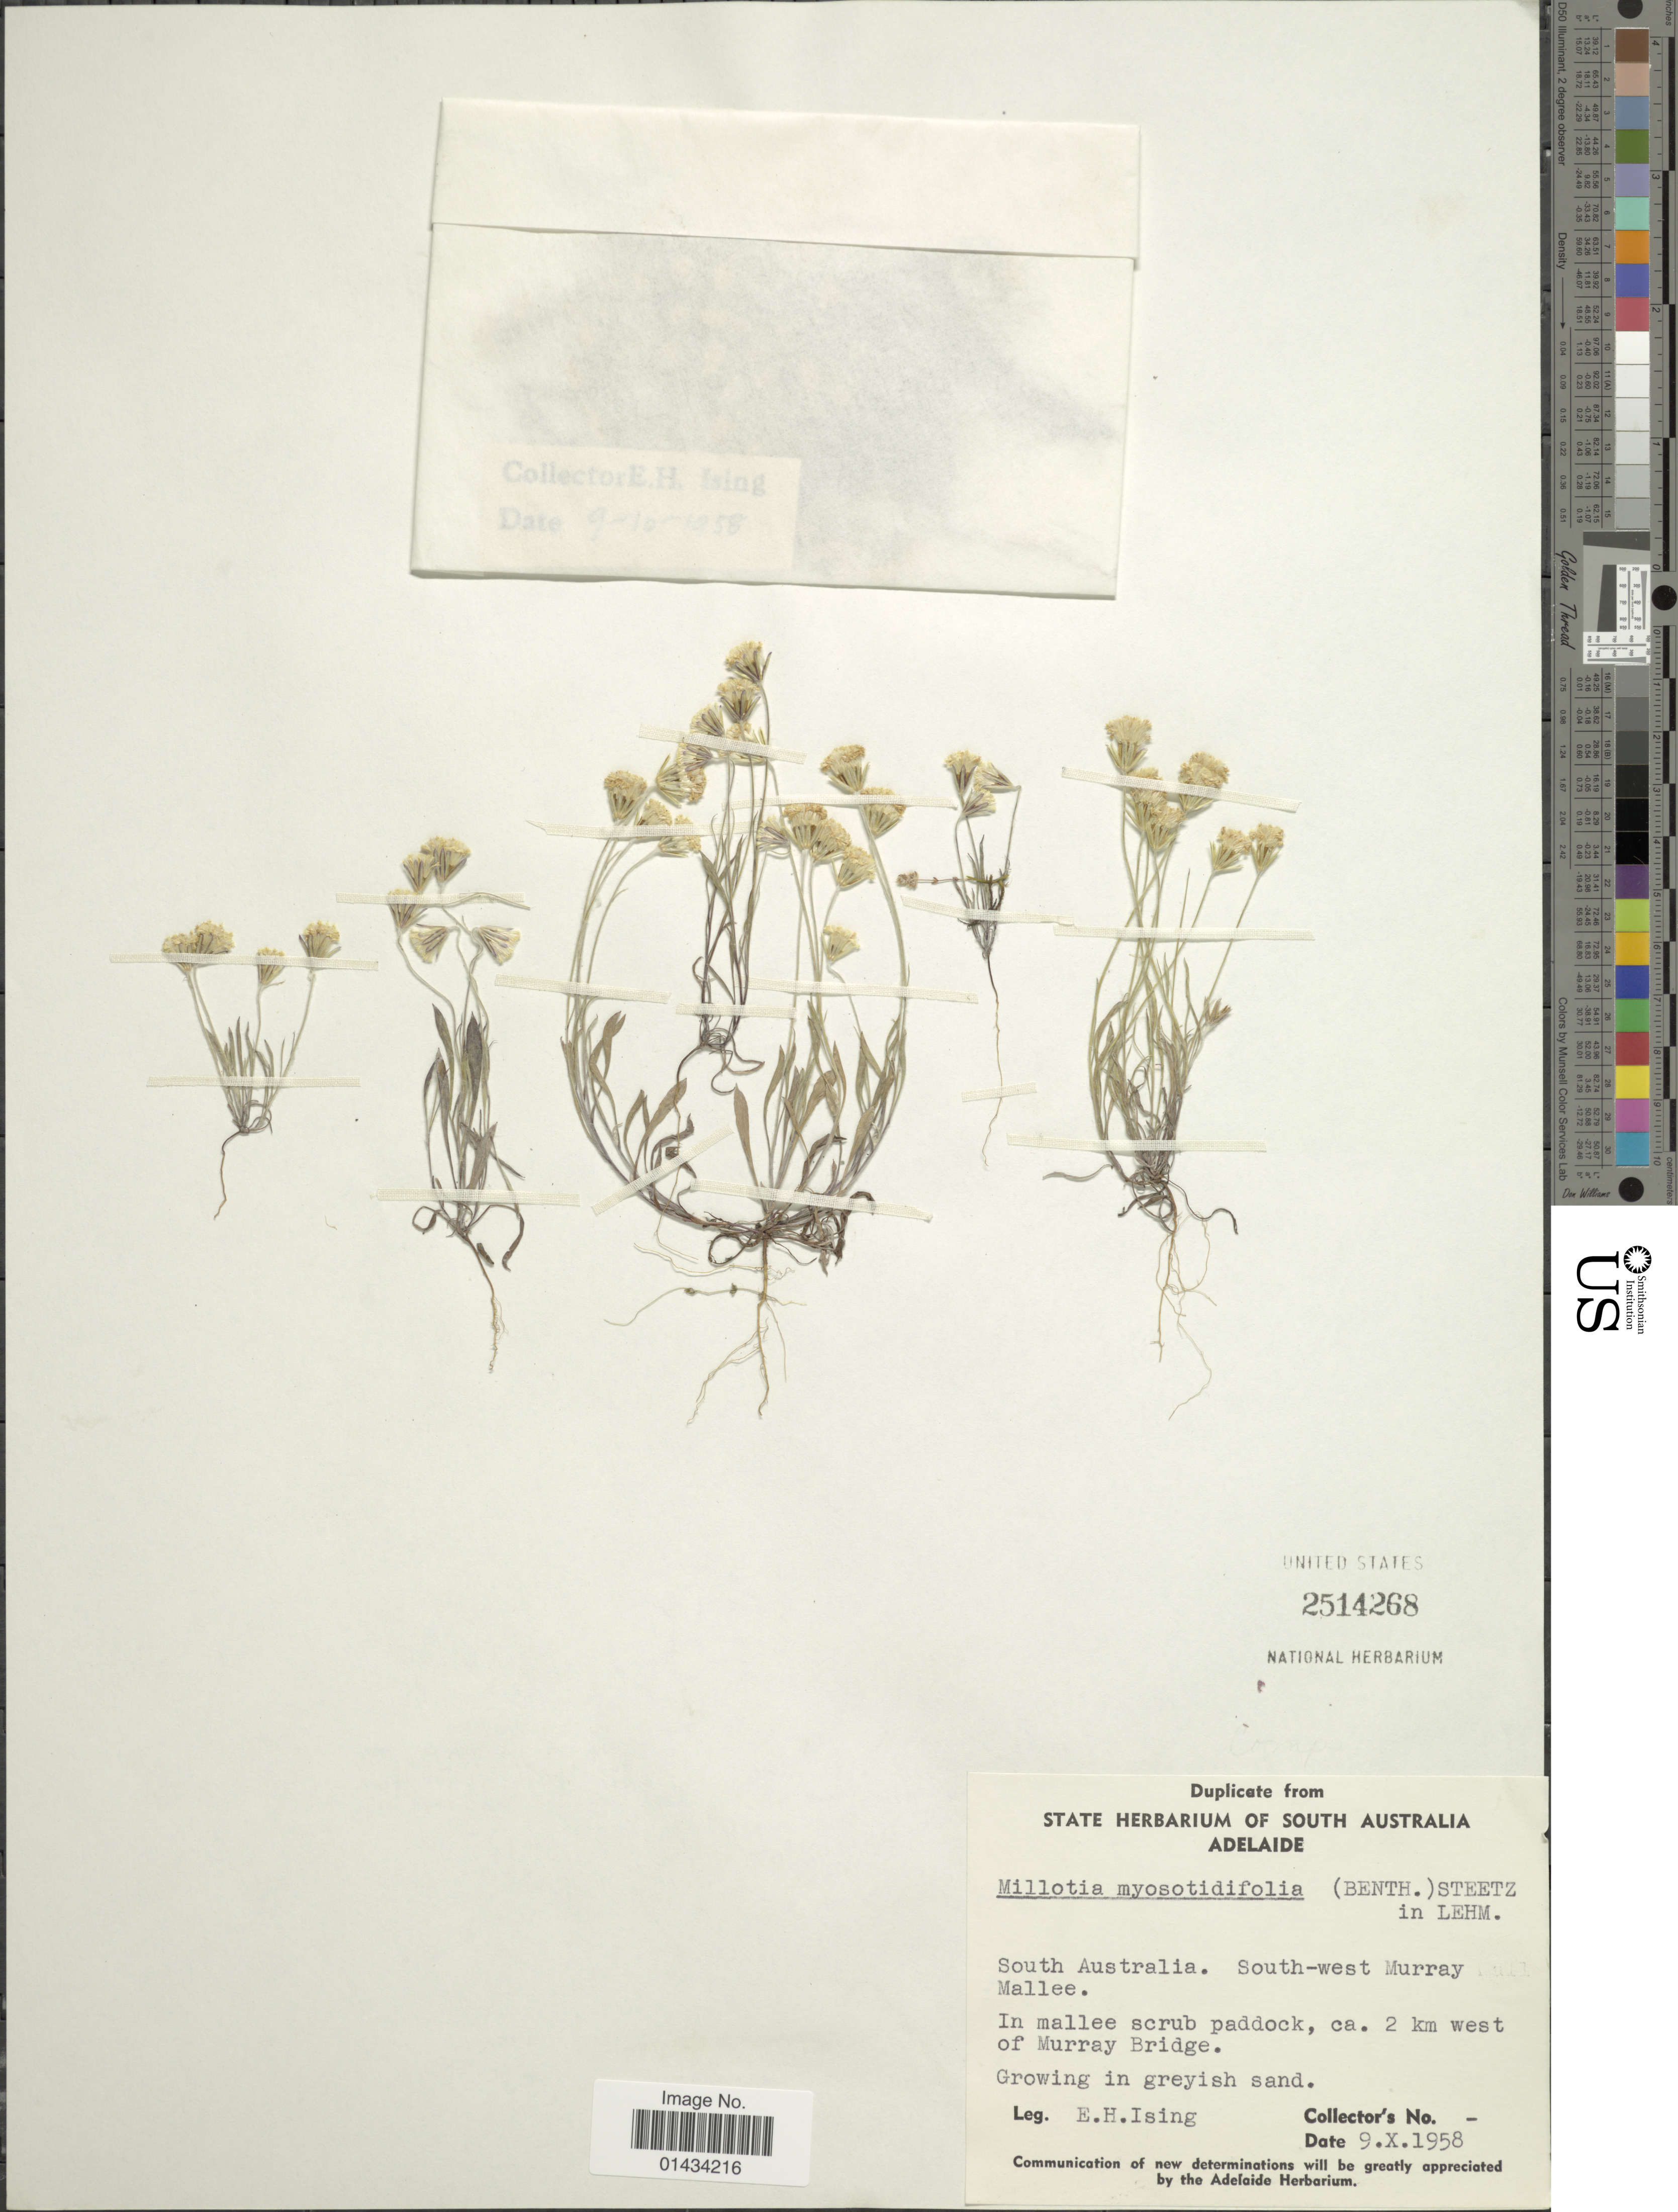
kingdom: Plantae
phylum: Tracheophyta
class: Magnoliopsida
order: Asterales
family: Asteraceae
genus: Millotia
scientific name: Millotia myosotidifolia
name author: (Benth.) Steetz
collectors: E. Ising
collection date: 1958-10-09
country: Australia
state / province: South Australia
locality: South-west Murray Mallee, in malle scrub paddock, ca. 2 km west of Murray Bridge, growing in greyish sand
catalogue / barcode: US 2514268